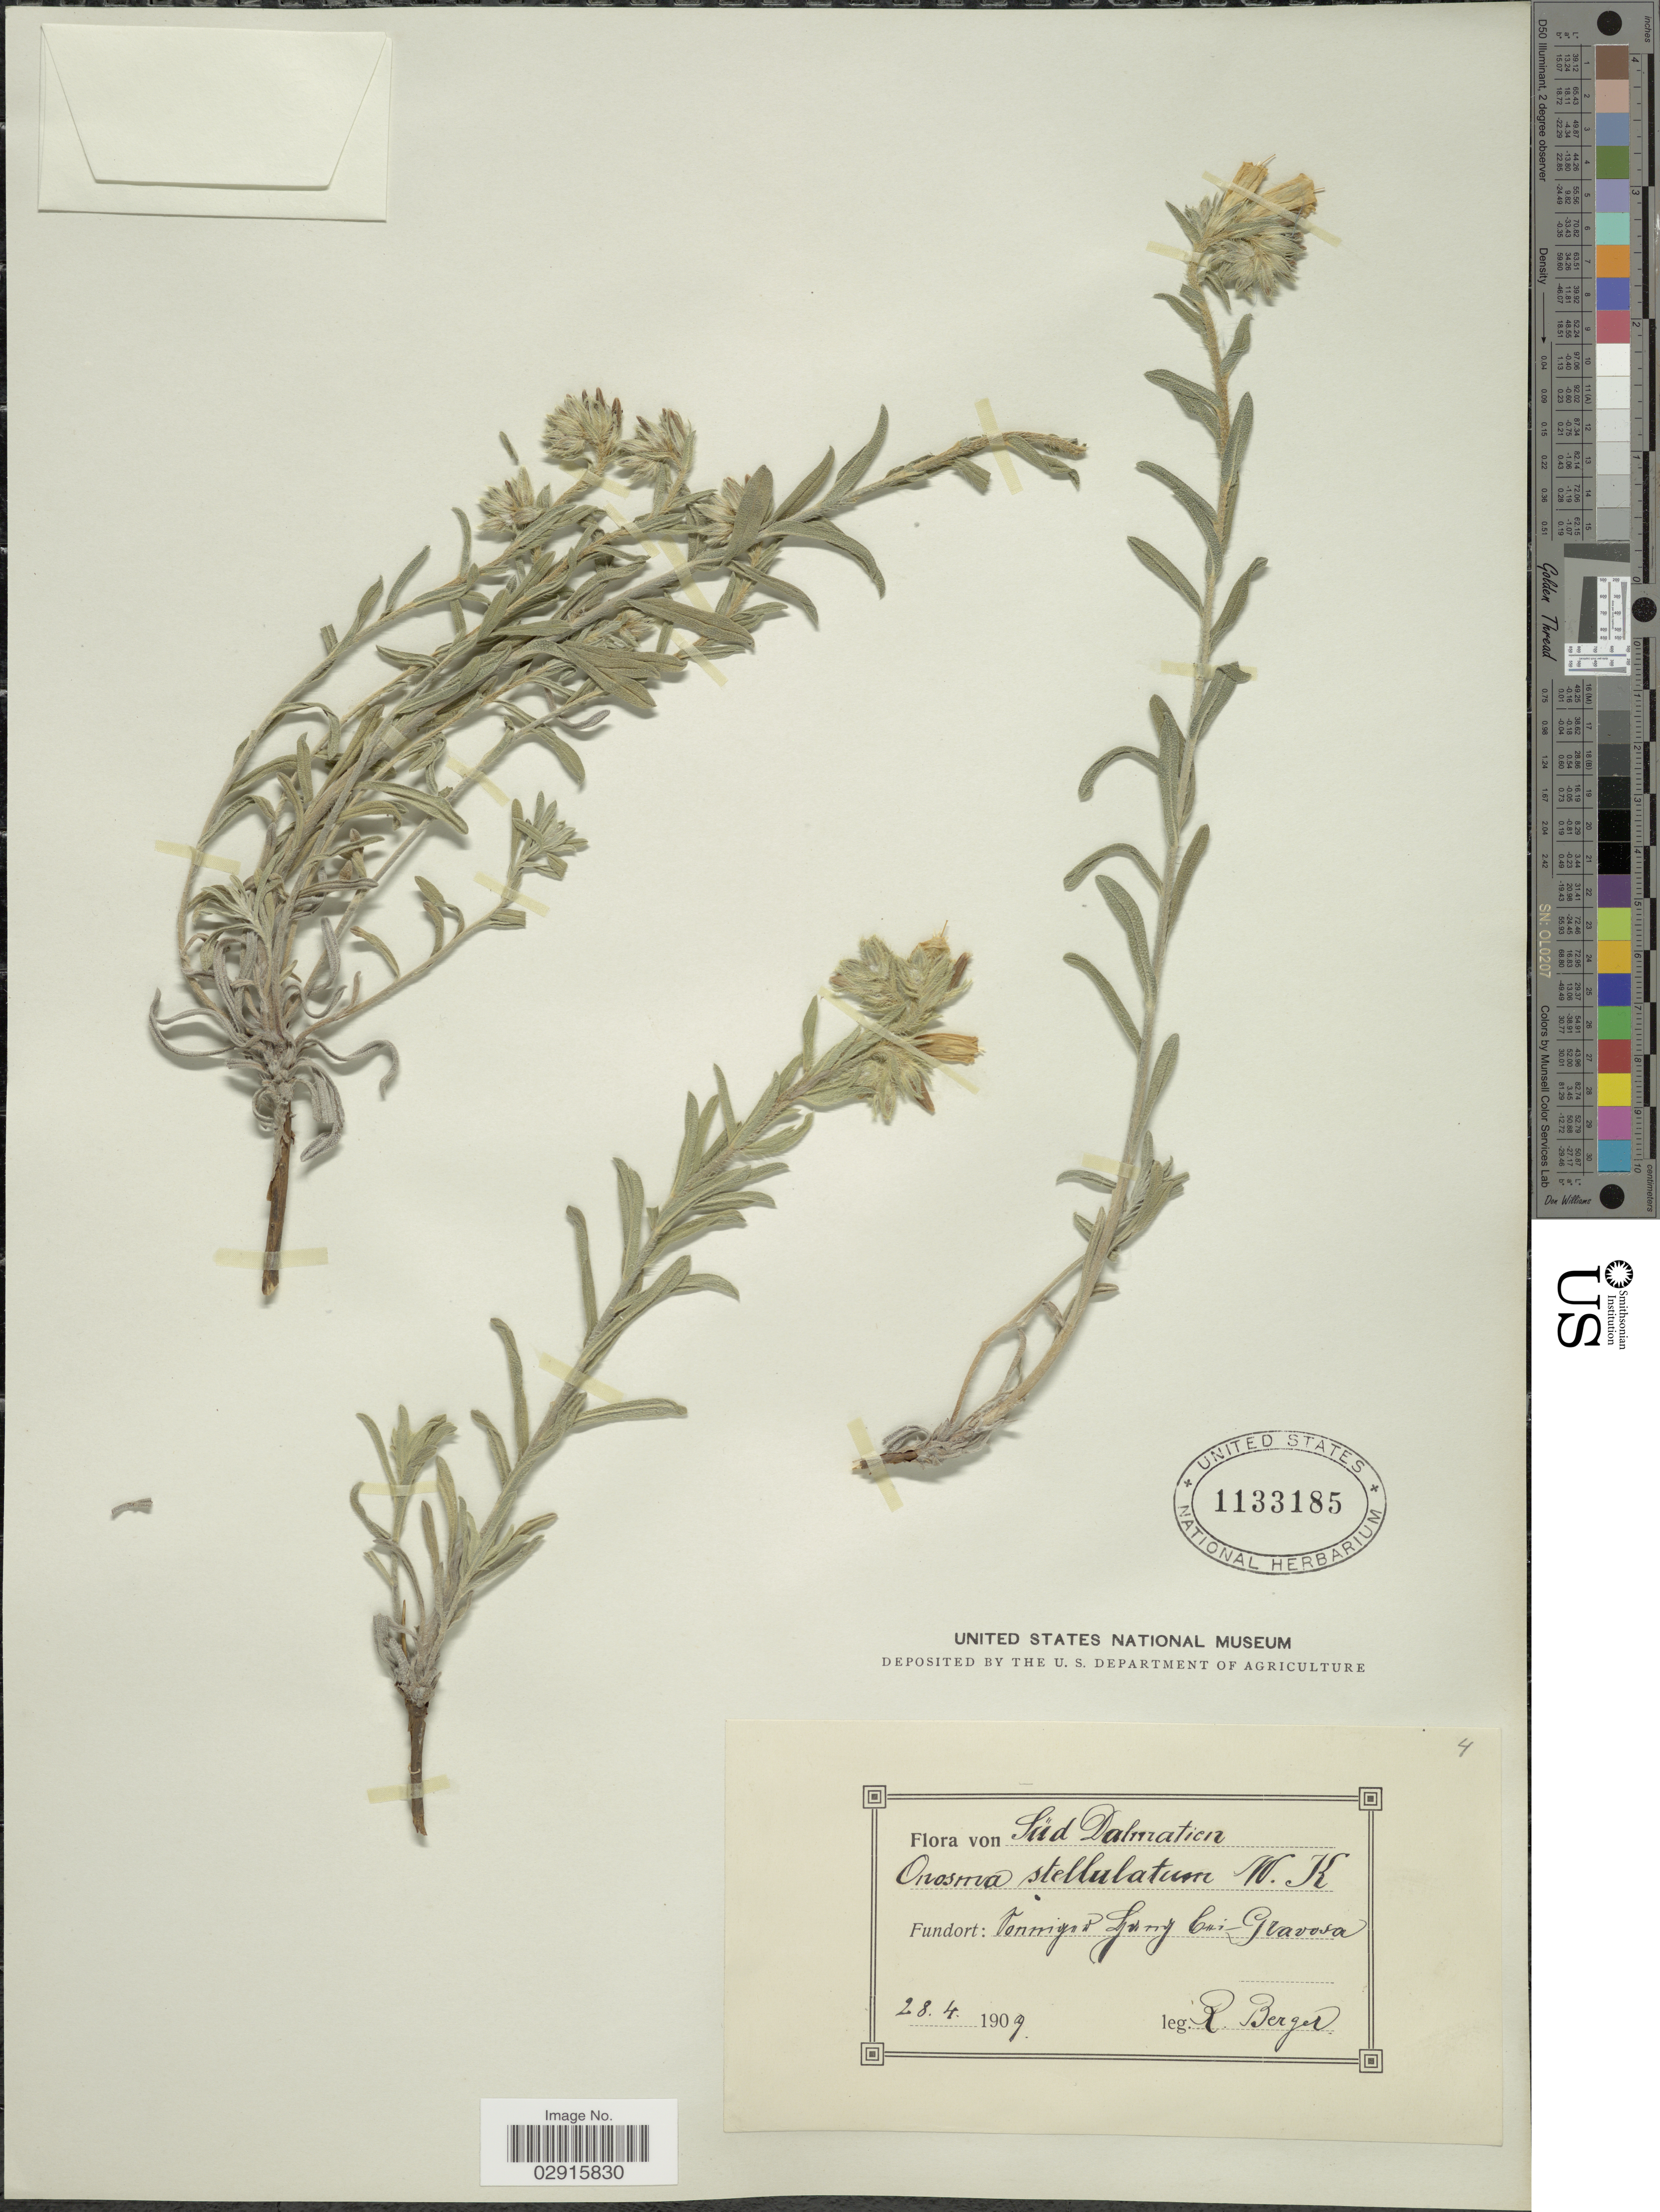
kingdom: Plantae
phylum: Tracheophyta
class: Magnoliopsida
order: Boraginales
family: Boraginaceae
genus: Onosma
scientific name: Onosma stellulata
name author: Waldst. & Kit.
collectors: R. Berger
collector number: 4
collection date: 1909-04-28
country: Croatia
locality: Vonmigun Larry [interpreted] bei Gravosa. Süd Dalmatica.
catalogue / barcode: US 1133185